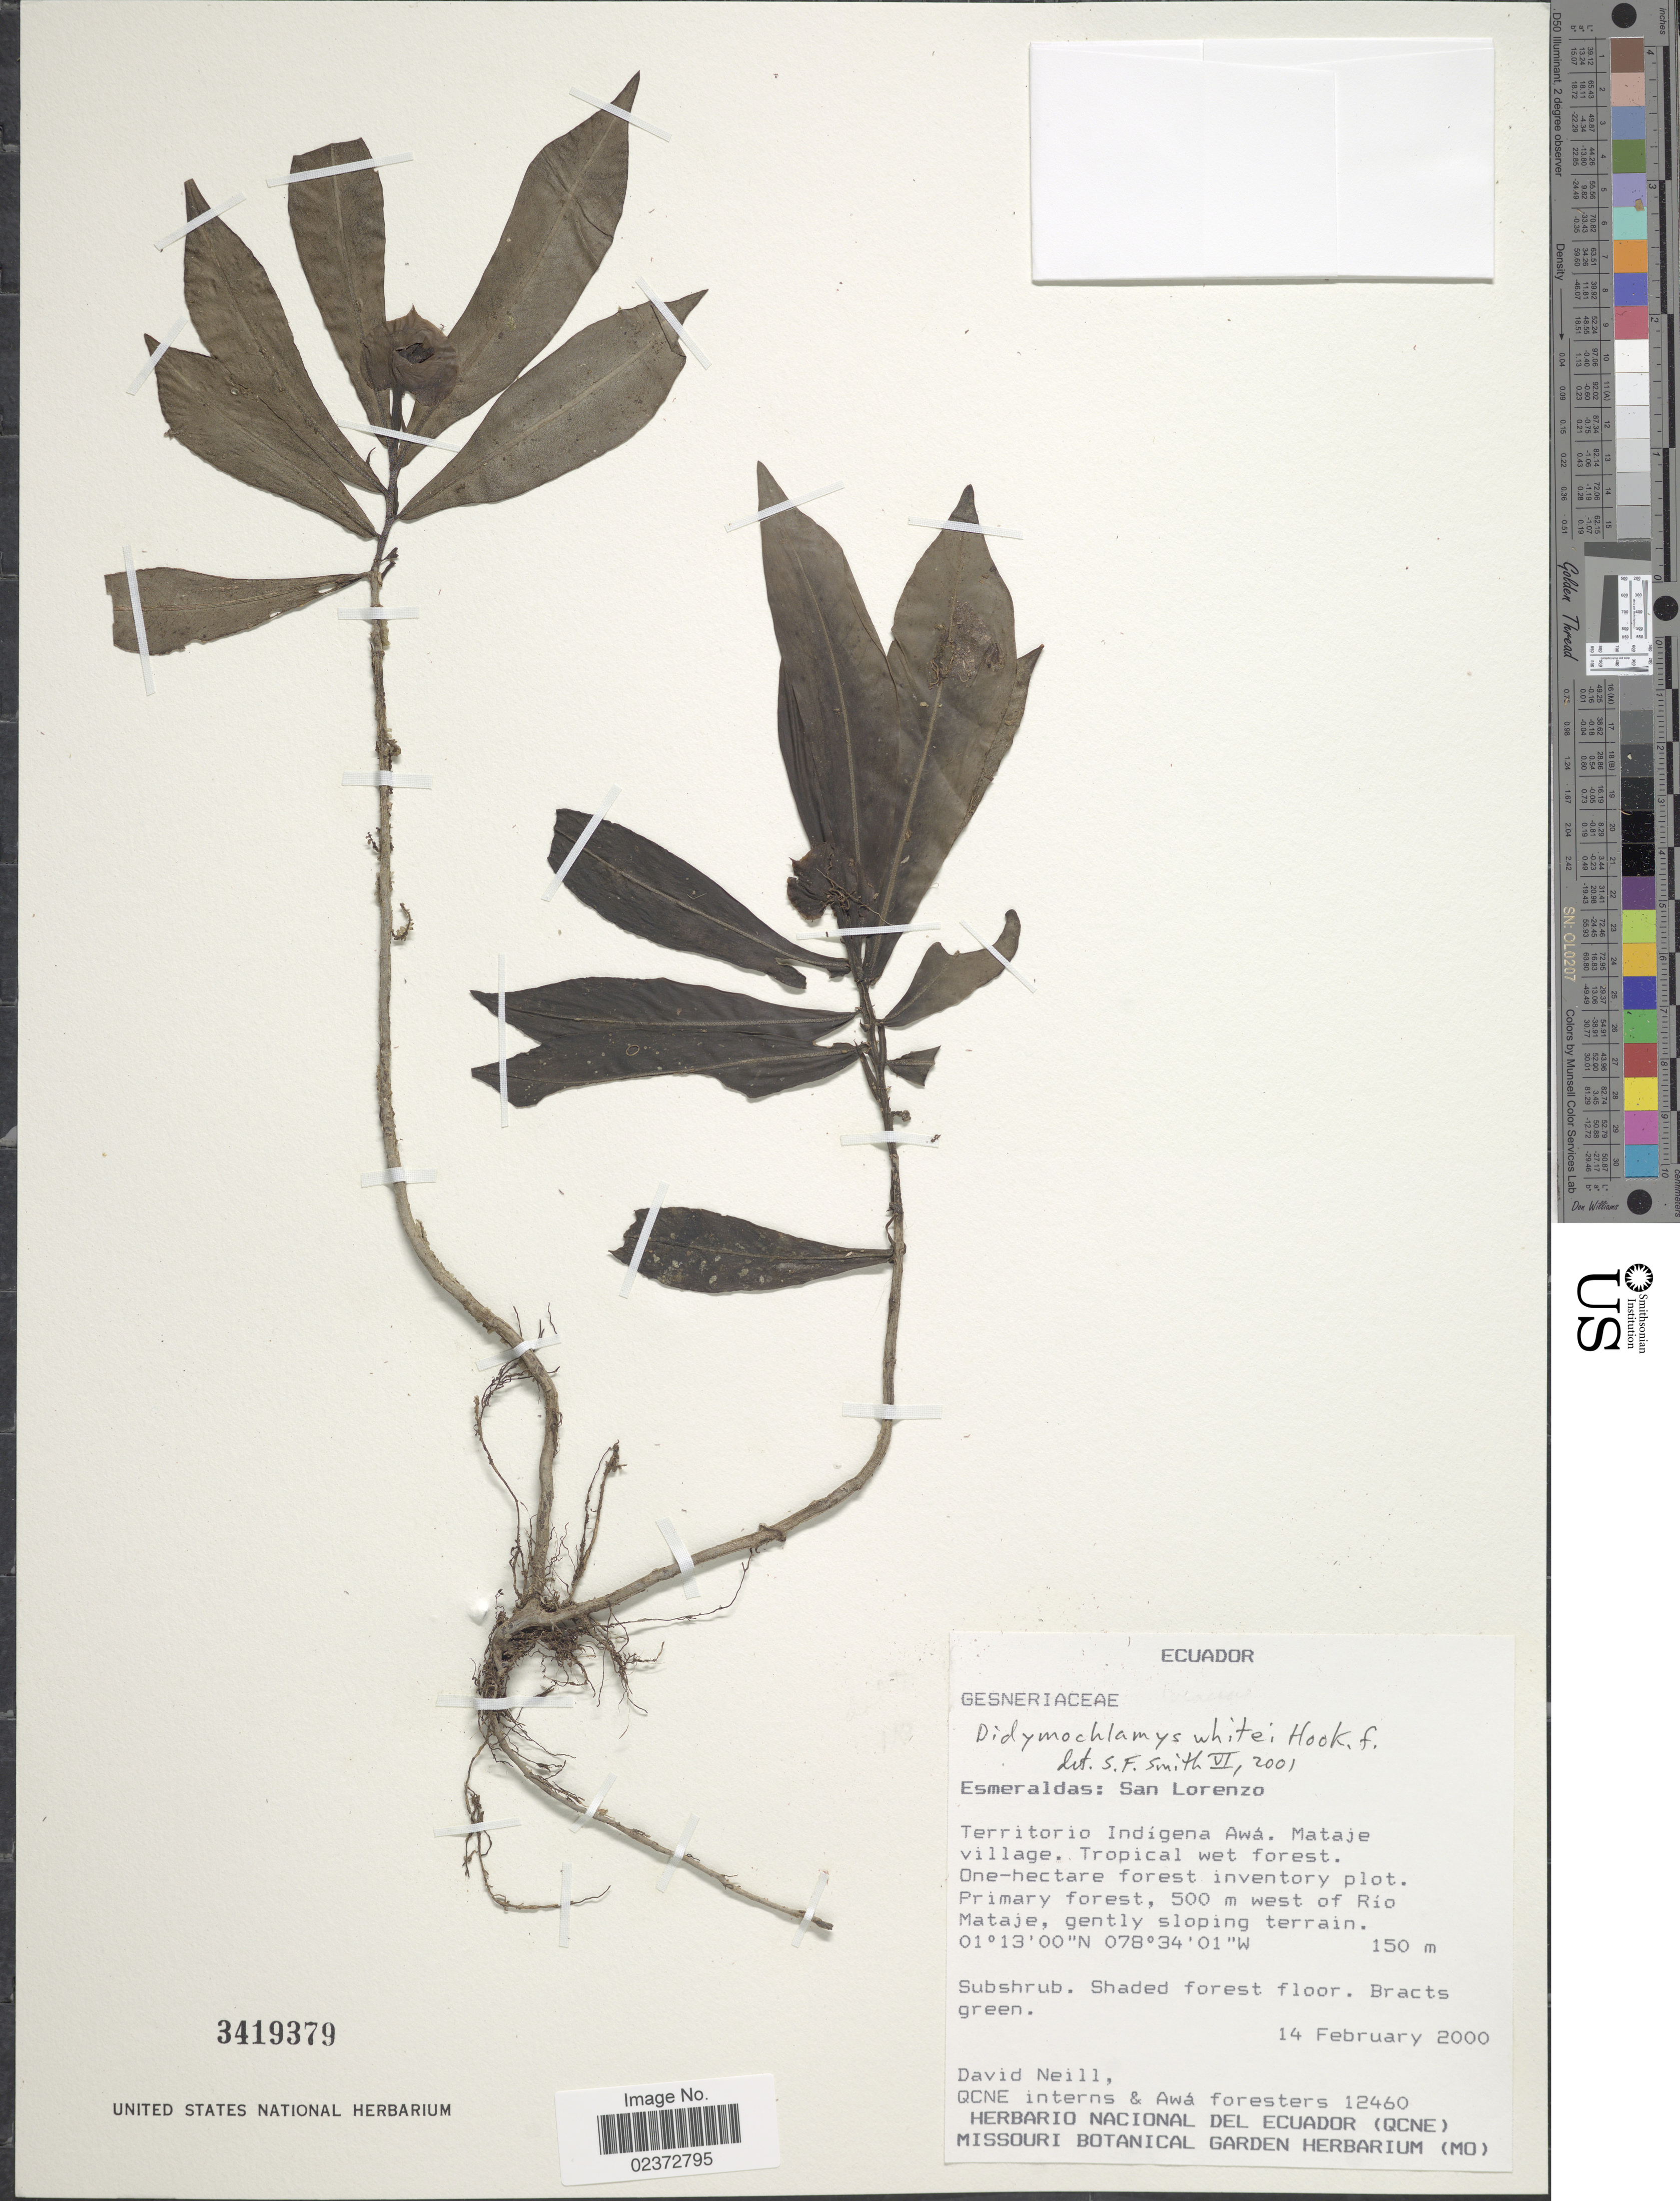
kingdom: Plantae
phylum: Tracheophyta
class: Magnoliopsida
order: Gentianales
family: Rubiaceae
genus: Didymochlamys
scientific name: Didymochlamys whitei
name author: Hook. f.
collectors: D. Neill & QCNE interns & Awa Foresters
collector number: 12460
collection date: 2000-02-14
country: Ecuador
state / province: Esmeraldas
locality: San Lorenzo, Territorio Indigena Awá. Mataje village, Tropical wet forest. One-hectare forest inventory plot. Primary forest, 500 m west of Río Mataje, gently sloping terrain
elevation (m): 150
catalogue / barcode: US 3419379